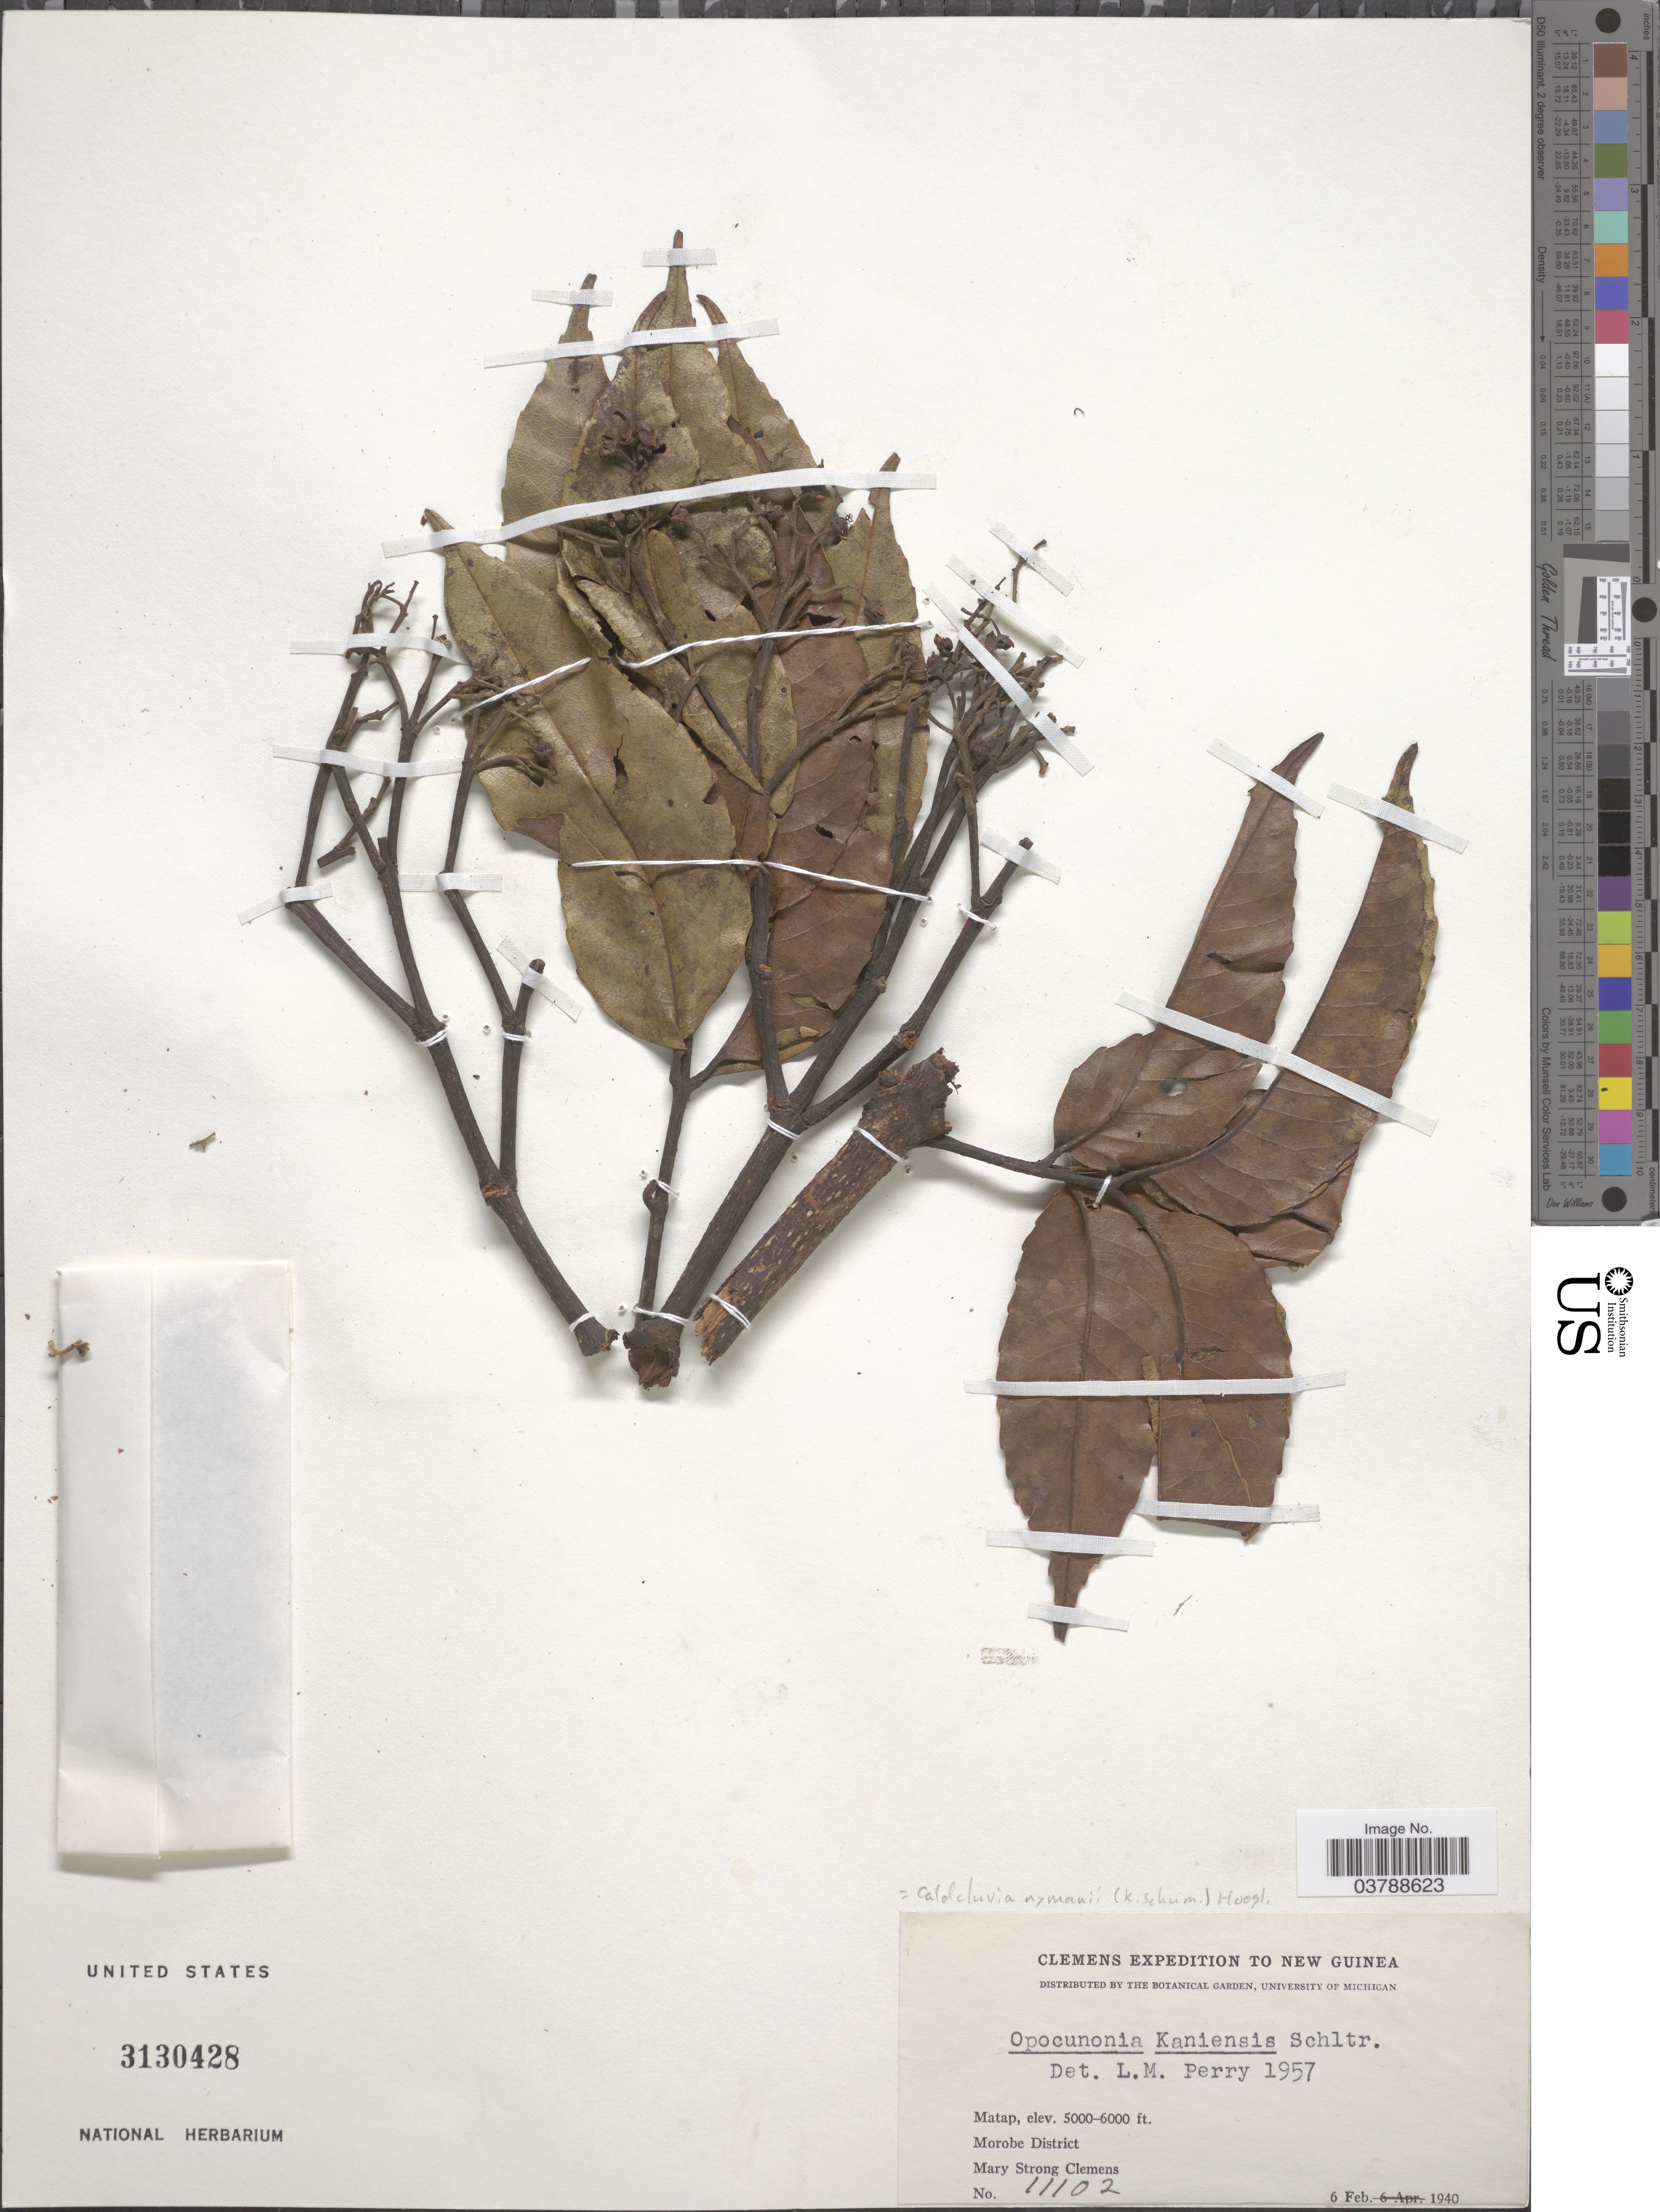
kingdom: Plantae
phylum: Tracheophyta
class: Magnoliopsida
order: Oxalidales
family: Cunoniaceae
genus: Opocunonia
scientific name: Opocunonia nymanii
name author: (K. Schum.) Schltr.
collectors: M. S. Clemens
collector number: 11102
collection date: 1940-02-06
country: Papua New Guinea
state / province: Morobe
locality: New Guinea. Matap. Morobe District.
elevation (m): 1524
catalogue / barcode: US 3130428